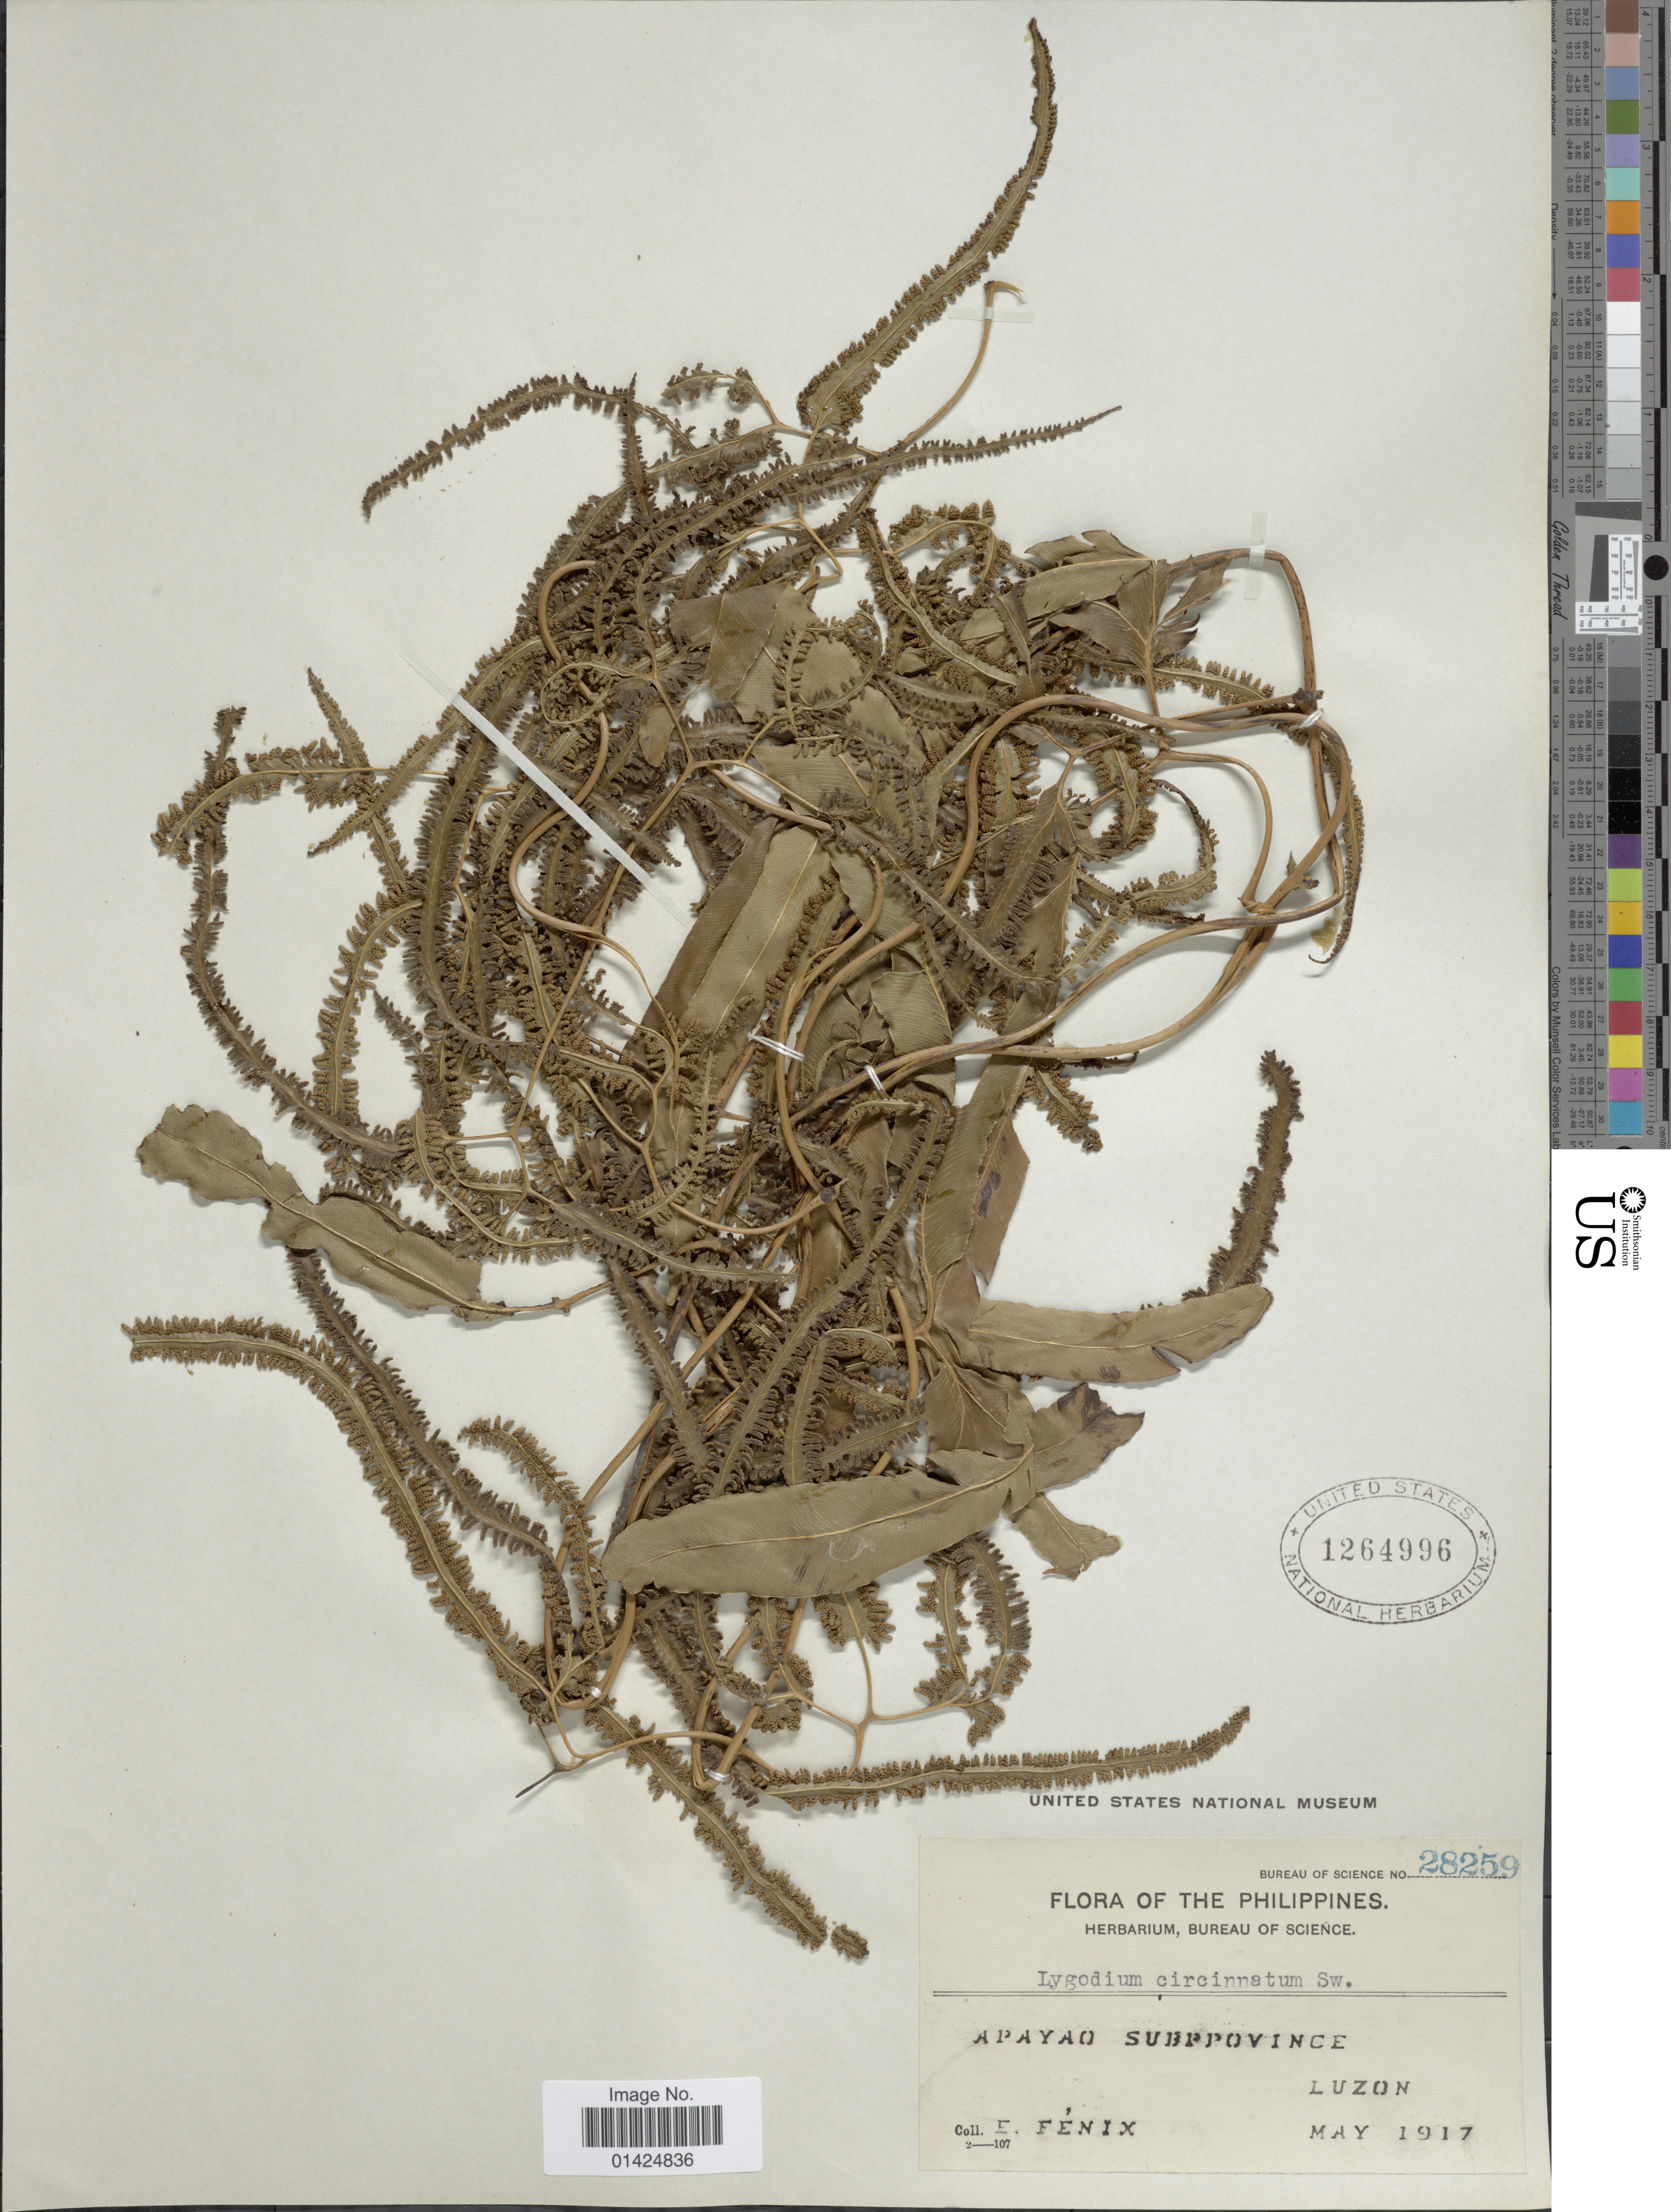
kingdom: Plantae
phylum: Tracheophyta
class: Polypodiopsida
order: Schizaeales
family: Lygodiaceae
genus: Lygodium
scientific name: Lygodium circinnatum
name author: (Burm. f.) Sw.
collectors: E. Fénix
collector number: Bureau of Science 28259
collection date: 1917-05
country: Philippines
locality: Apayao Subprovince.Luzon.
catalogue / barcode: US 1264996